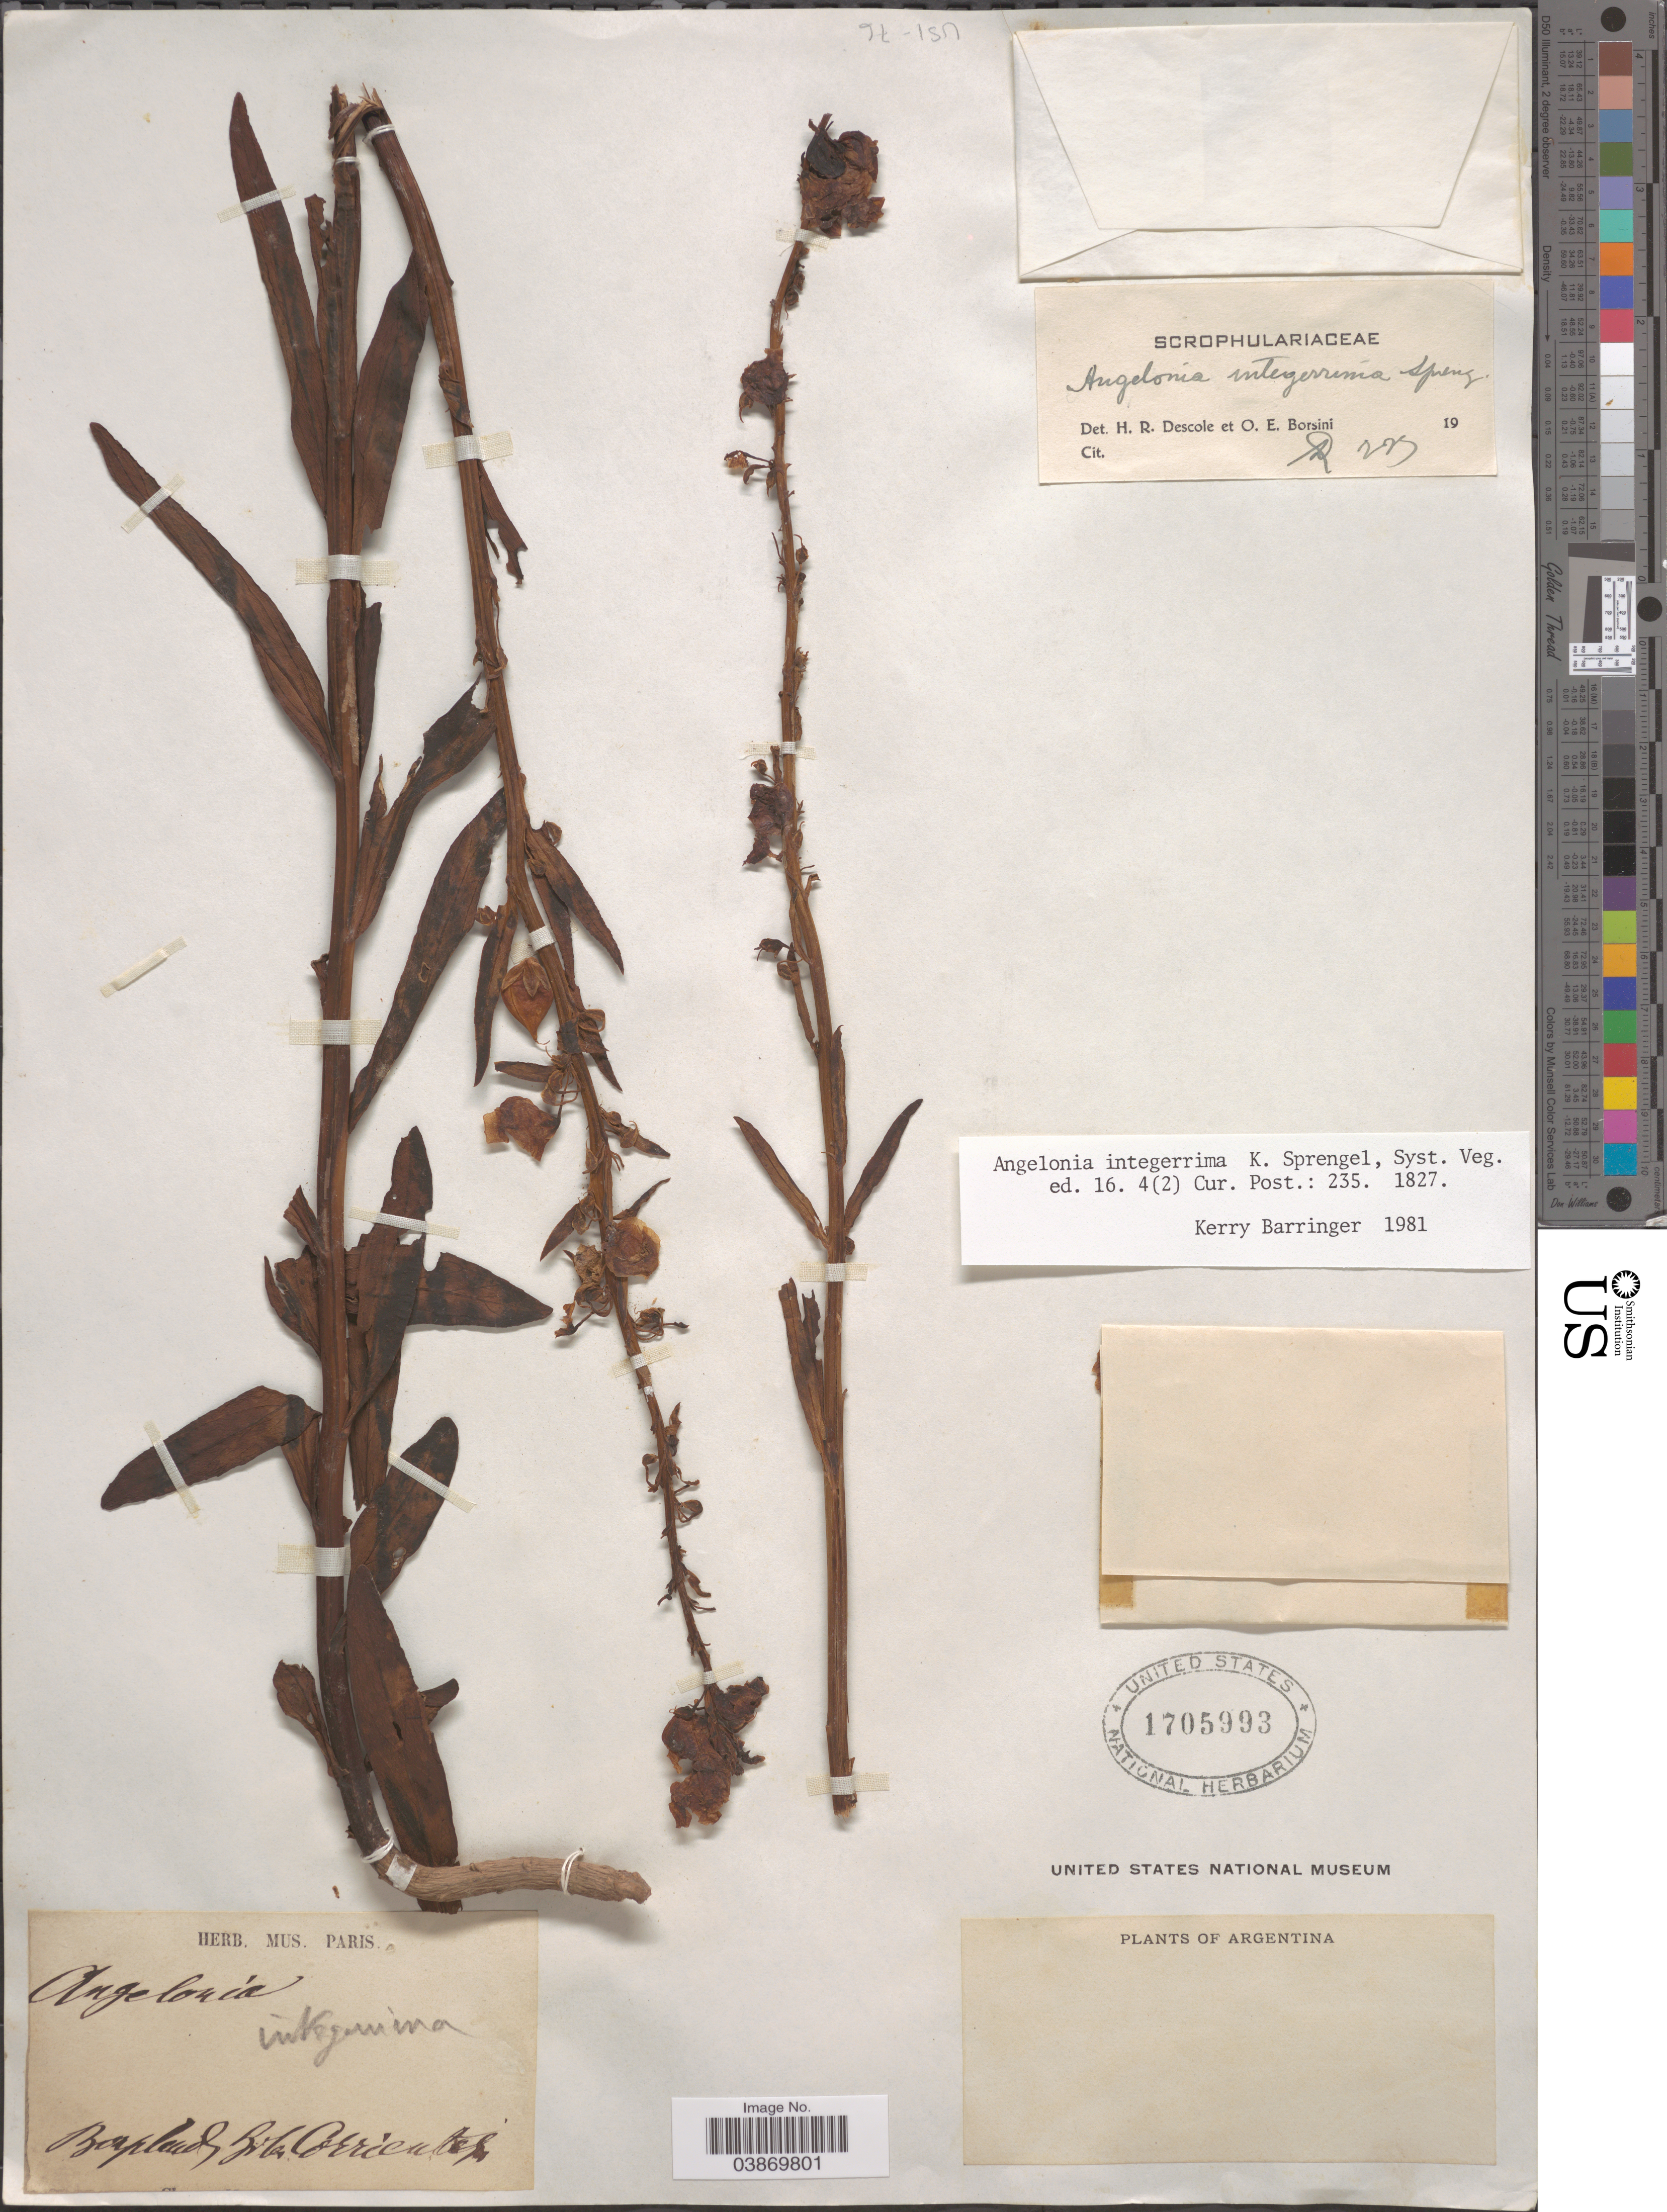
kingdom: Plantae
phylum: Tracheophyta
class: Magnoliopsida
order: Lamiales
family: Plantaginaceae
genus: Angelonia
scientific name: Angelonia integerrima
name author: Spreng.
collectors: A. J. A. Bonpland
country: Argentina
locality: Zules [interpreted] Corrientes.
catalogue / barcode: US 1705993